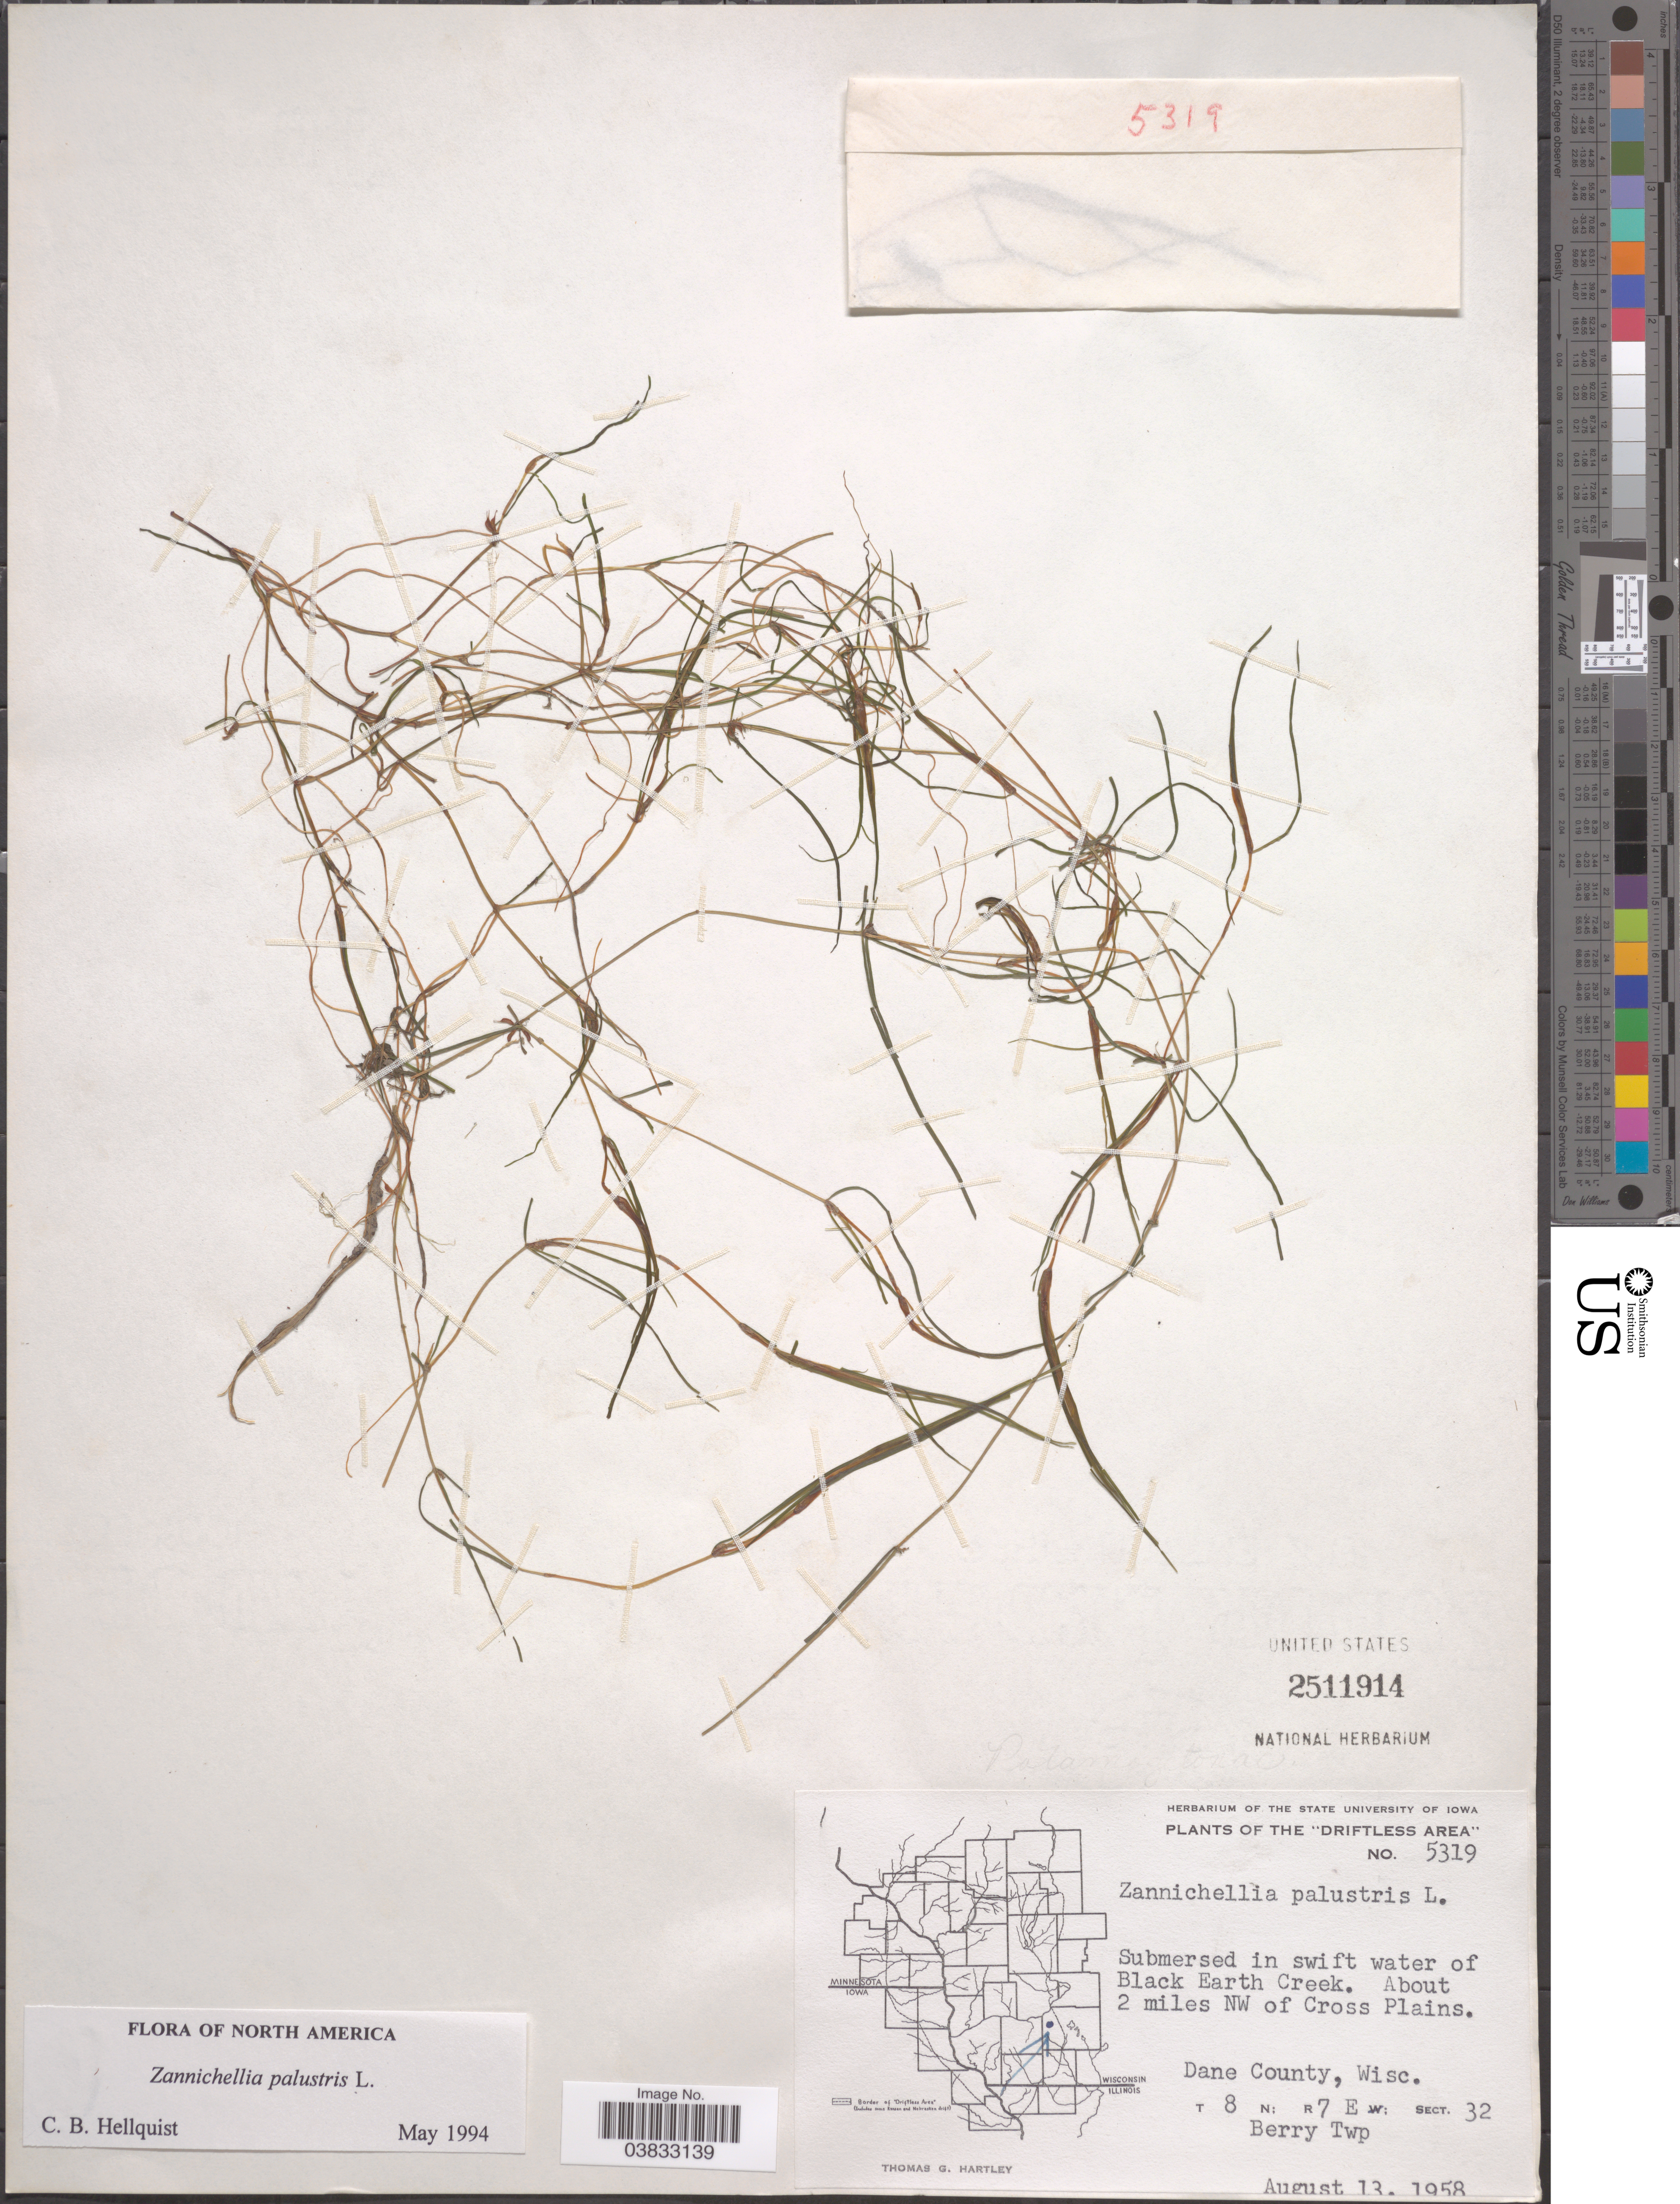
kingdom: Plantae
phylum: Tracheophyta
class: Liliopsida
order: Alismatales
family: Potamogetonaceae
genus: Zannichellia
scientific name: Zannichellia palustris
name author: L.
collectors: T. G. Hartley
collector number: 5319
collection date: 1958-08-13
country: United States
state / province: Wisconsin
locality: Driftless Area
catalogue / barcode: US 2511914